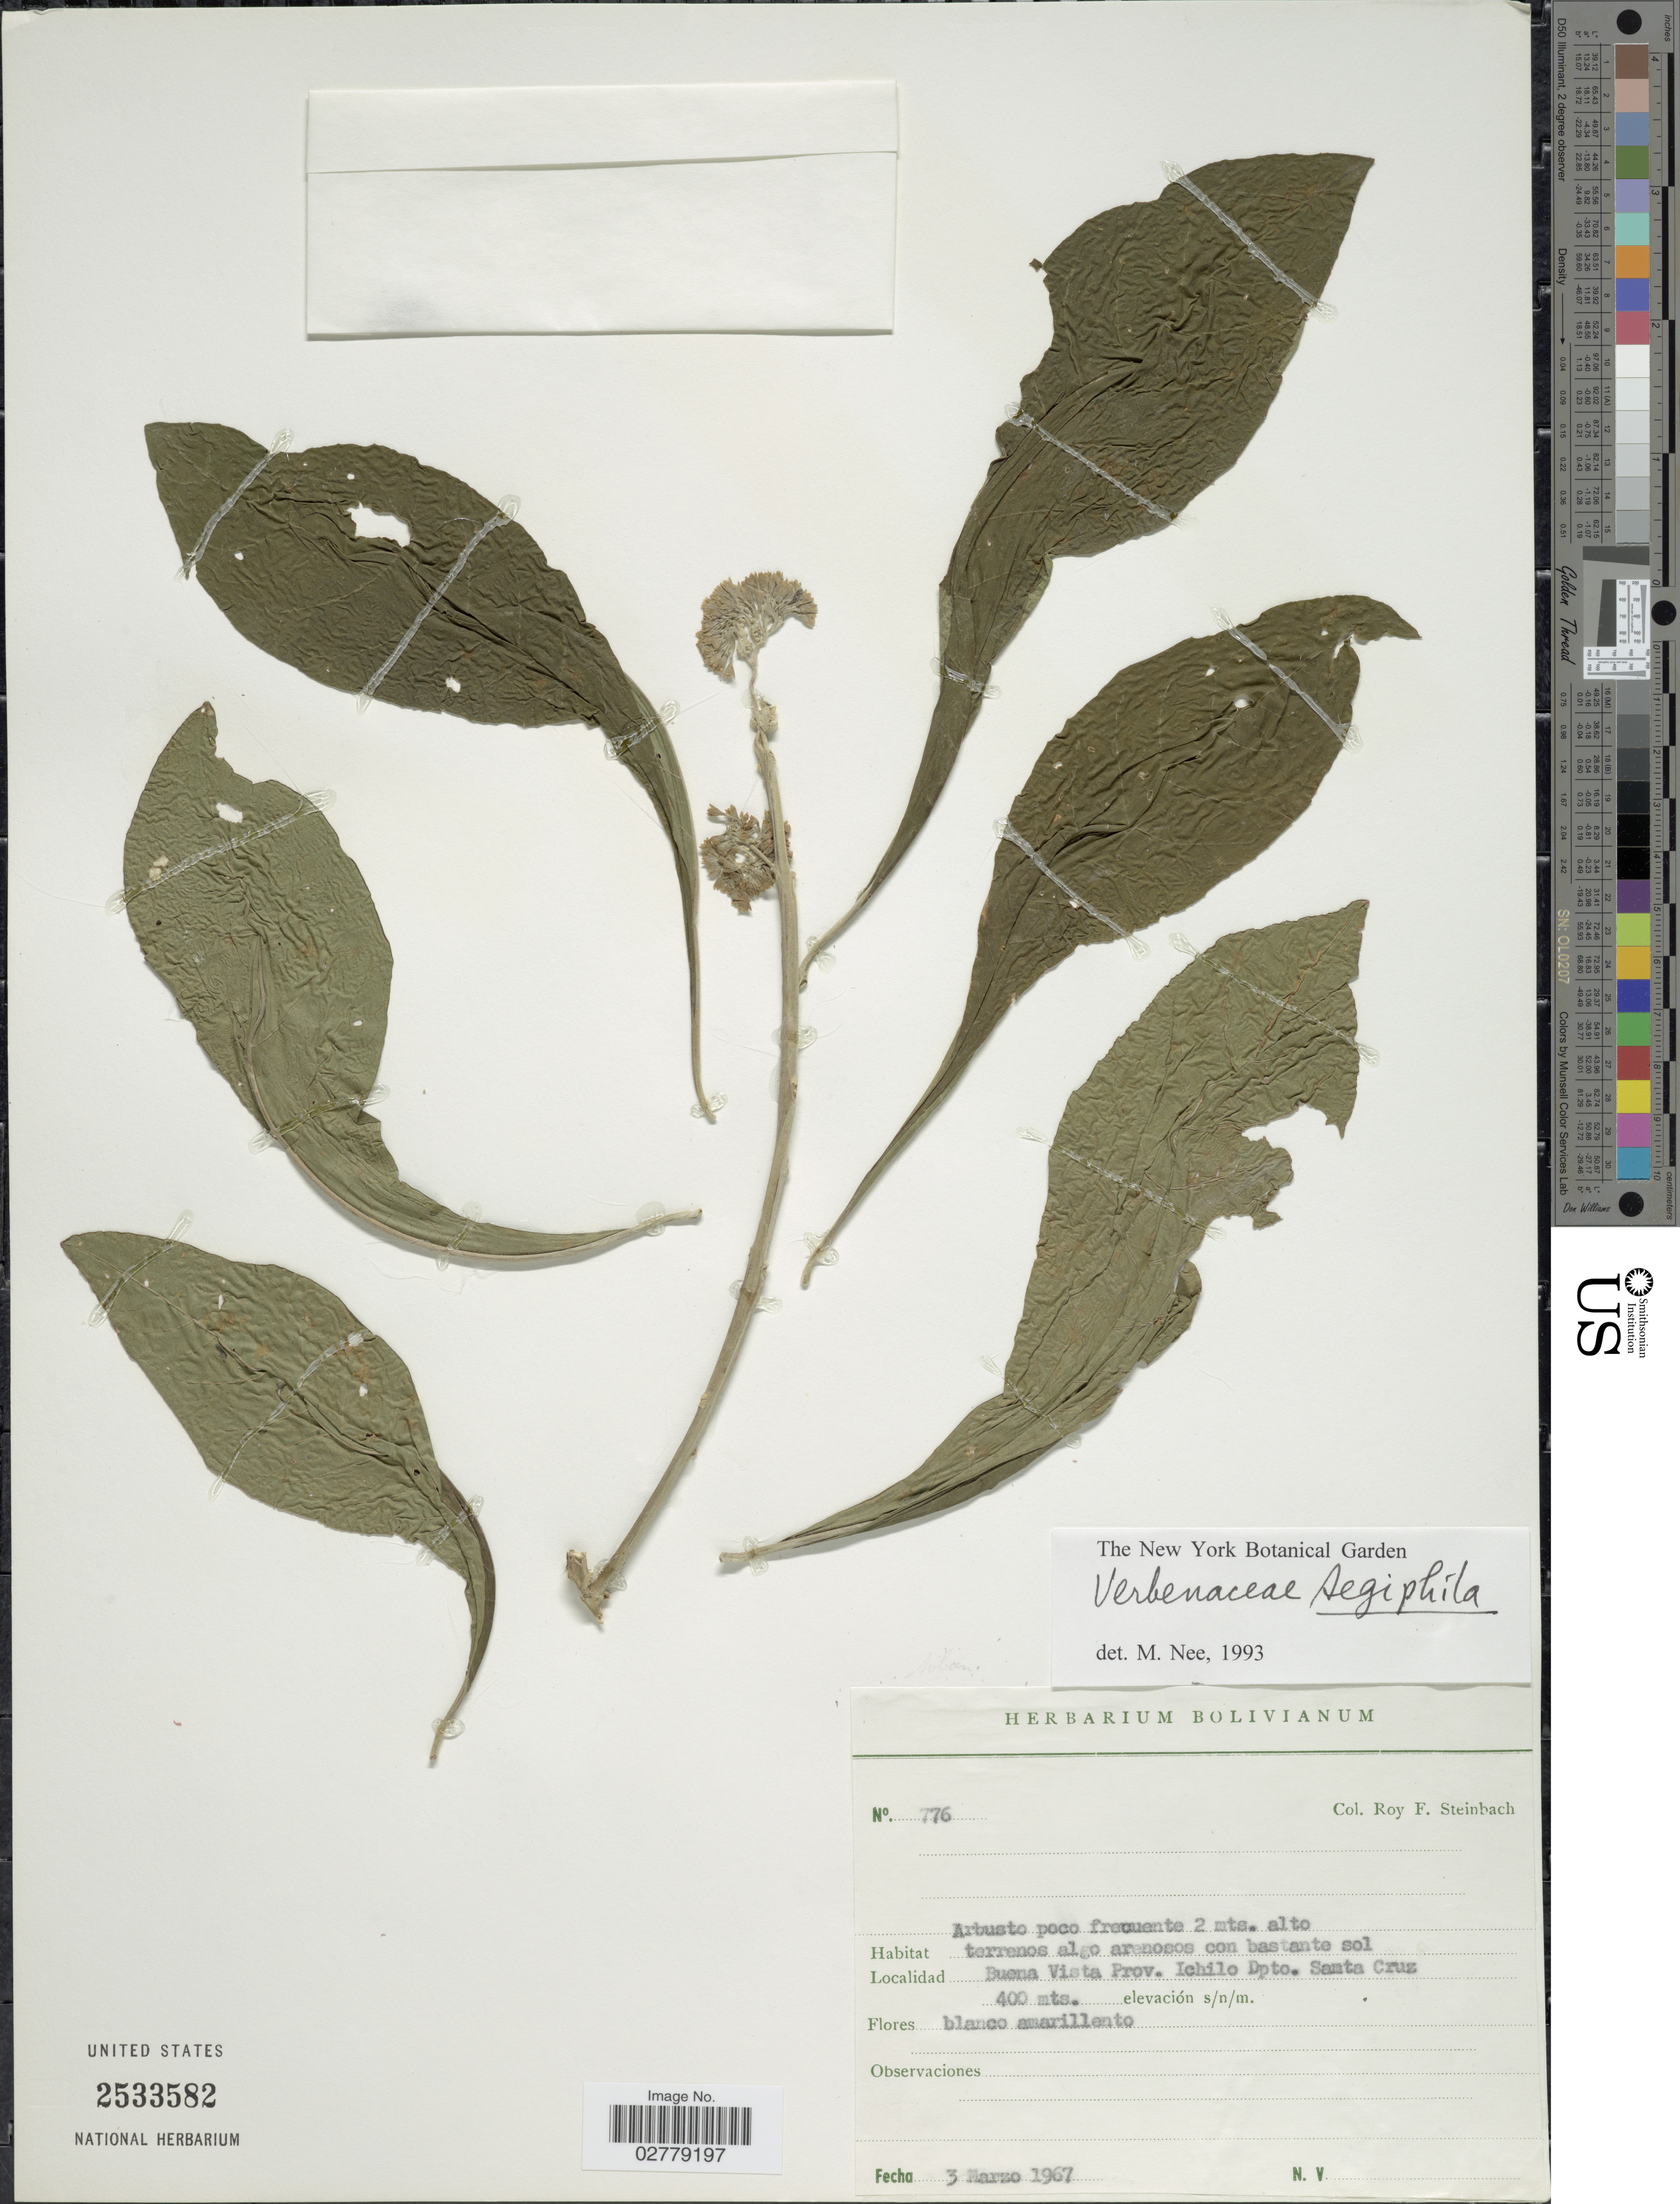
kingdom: Plantae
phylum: Tracheophyta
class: Magnoliopsida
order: Lamiales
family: Lamiaceae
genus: Aegiphila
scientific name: Aegiphila sp.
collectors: R. F. Steinbach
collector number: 776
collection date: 1967-03-03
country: Bolivia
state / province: Santa Cruz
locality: Buena Vista Prov. Ichilo Dpto. Santa Cruz.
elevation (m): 400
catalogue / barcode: US 2533582